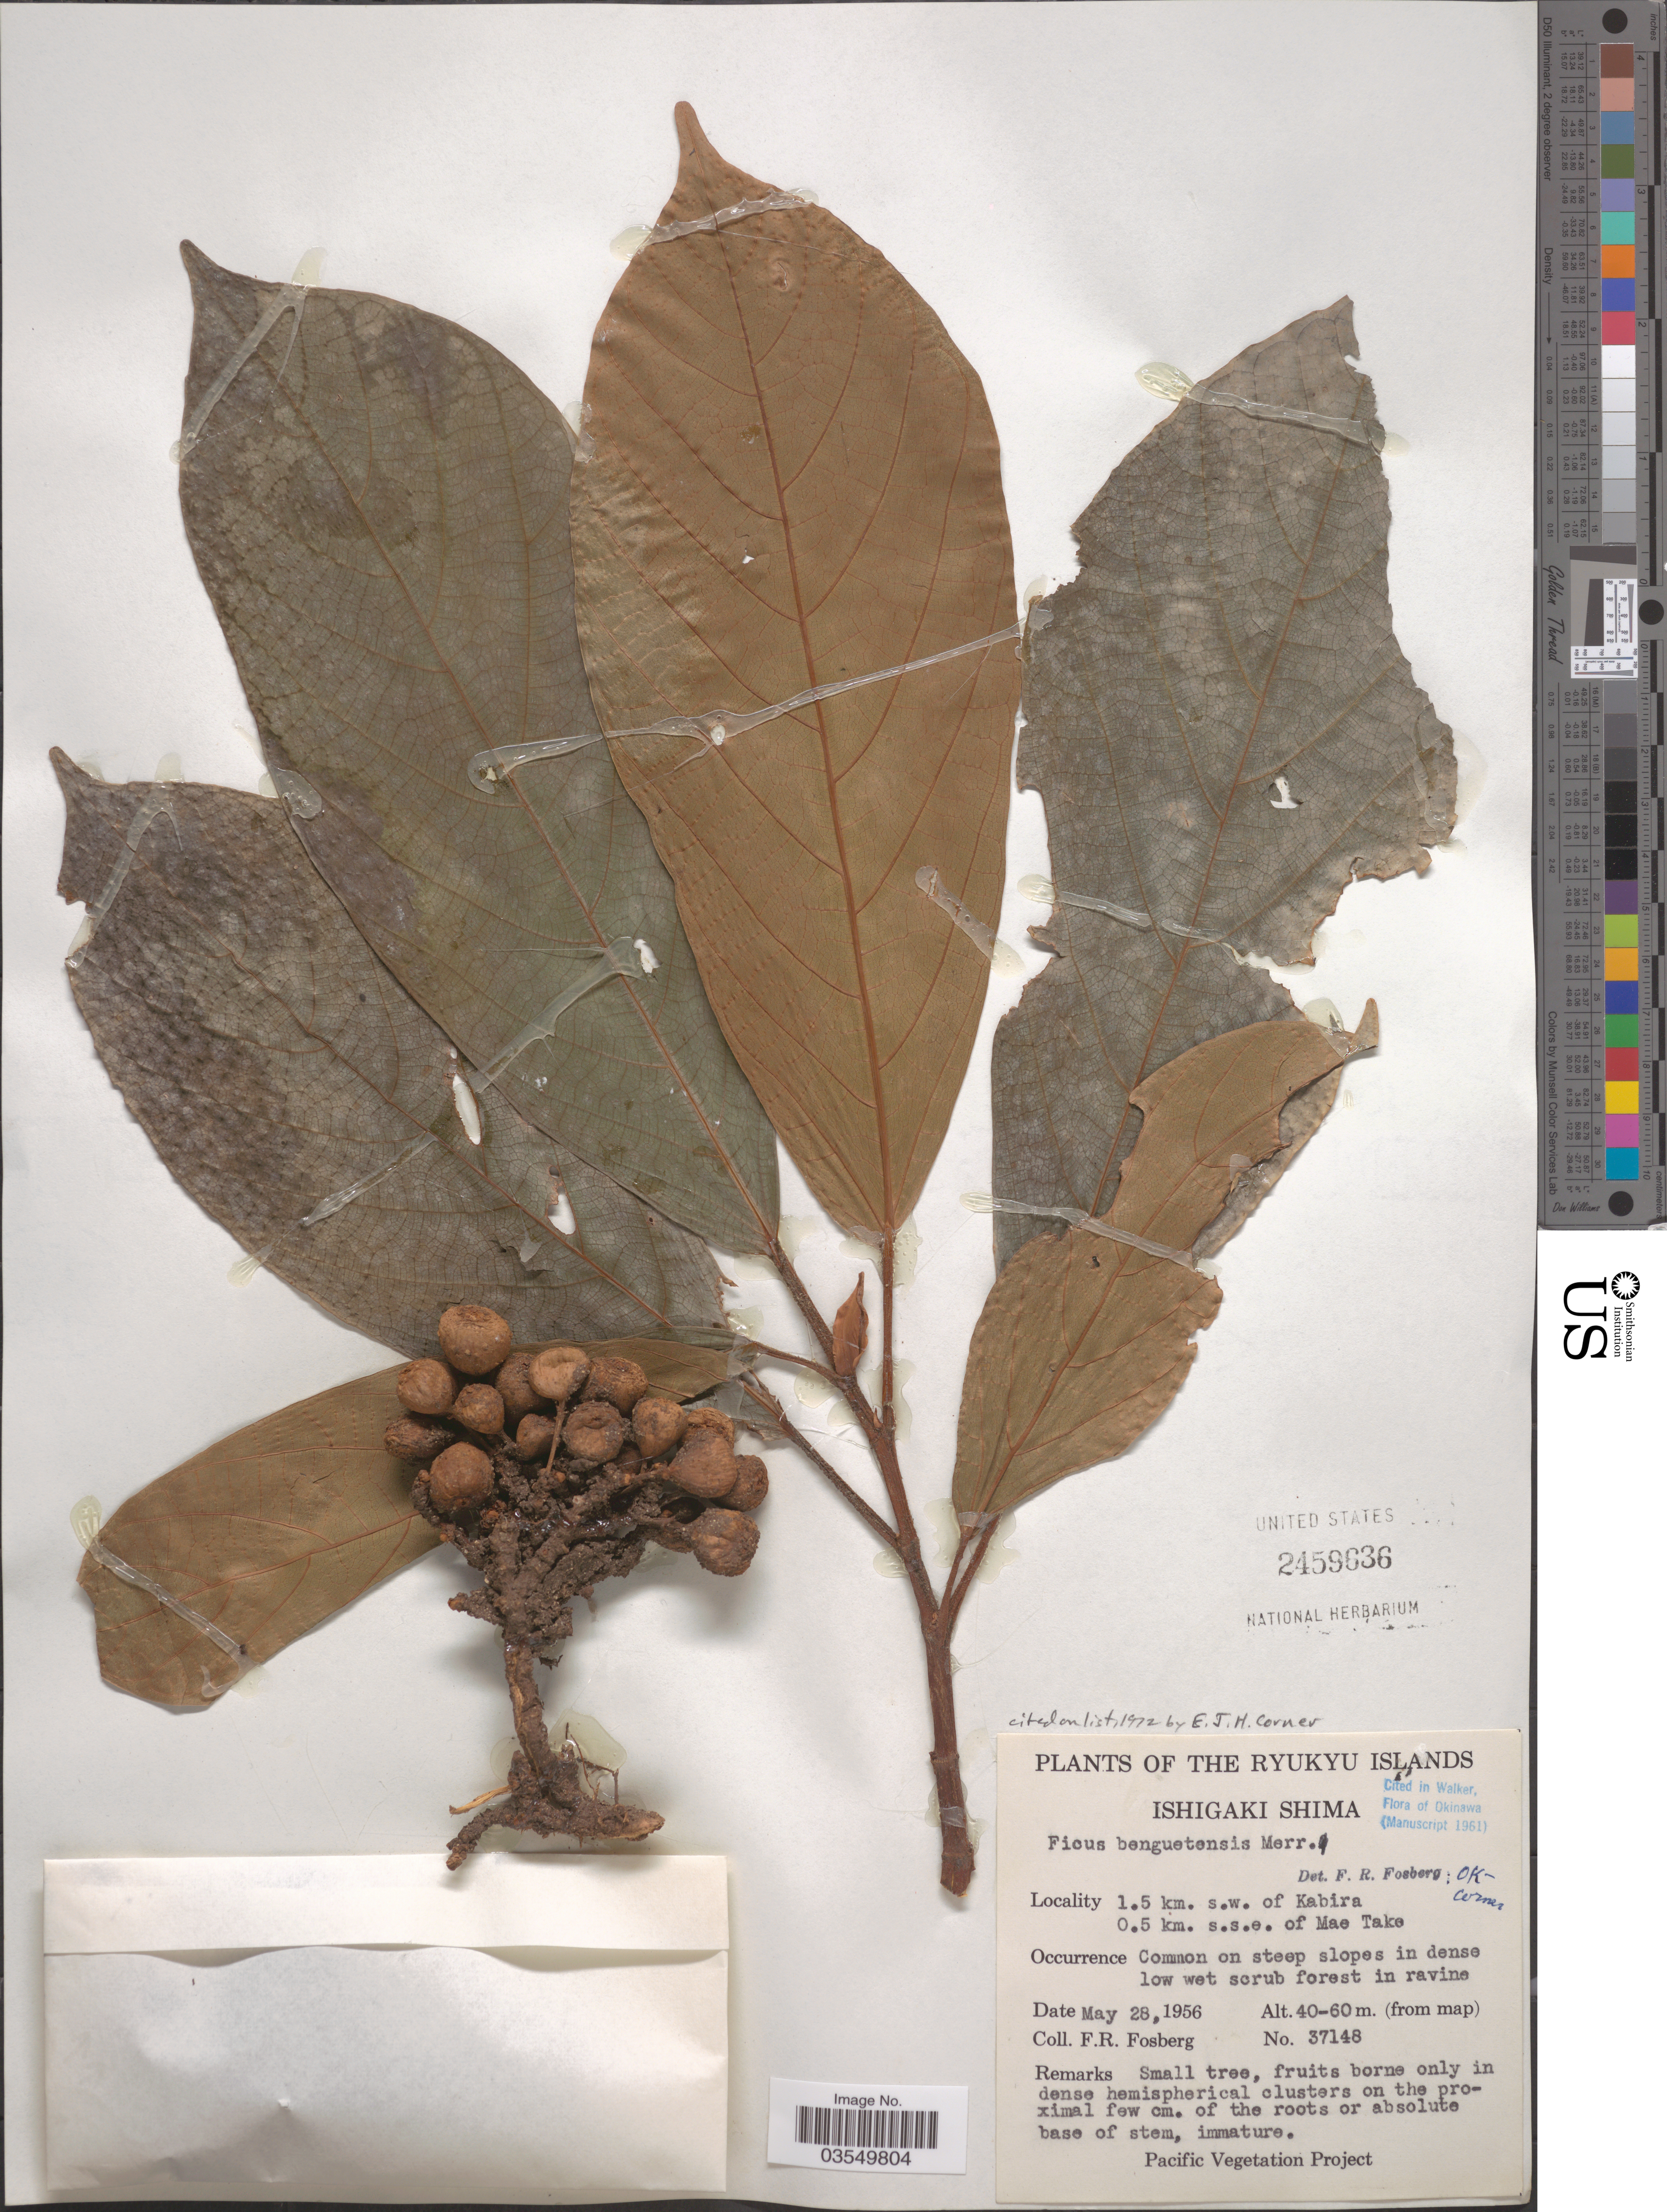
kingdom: Plantae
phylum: Tracheophyta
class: Magnoliopsida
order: Rosales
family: Moraceae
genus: Ficus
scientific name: Ficus benguetensis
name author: Merr.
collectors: F. R. Fosberg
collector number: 37148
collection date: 1956-05-28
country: Japan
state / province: Okinawa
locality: The Ryukyu Islands. Ishigaki Shima. 1.5 km. s.w. of Kabira 0.5 km. s.s.e. of Mae Take.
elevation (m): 40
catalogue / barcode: US 2459636